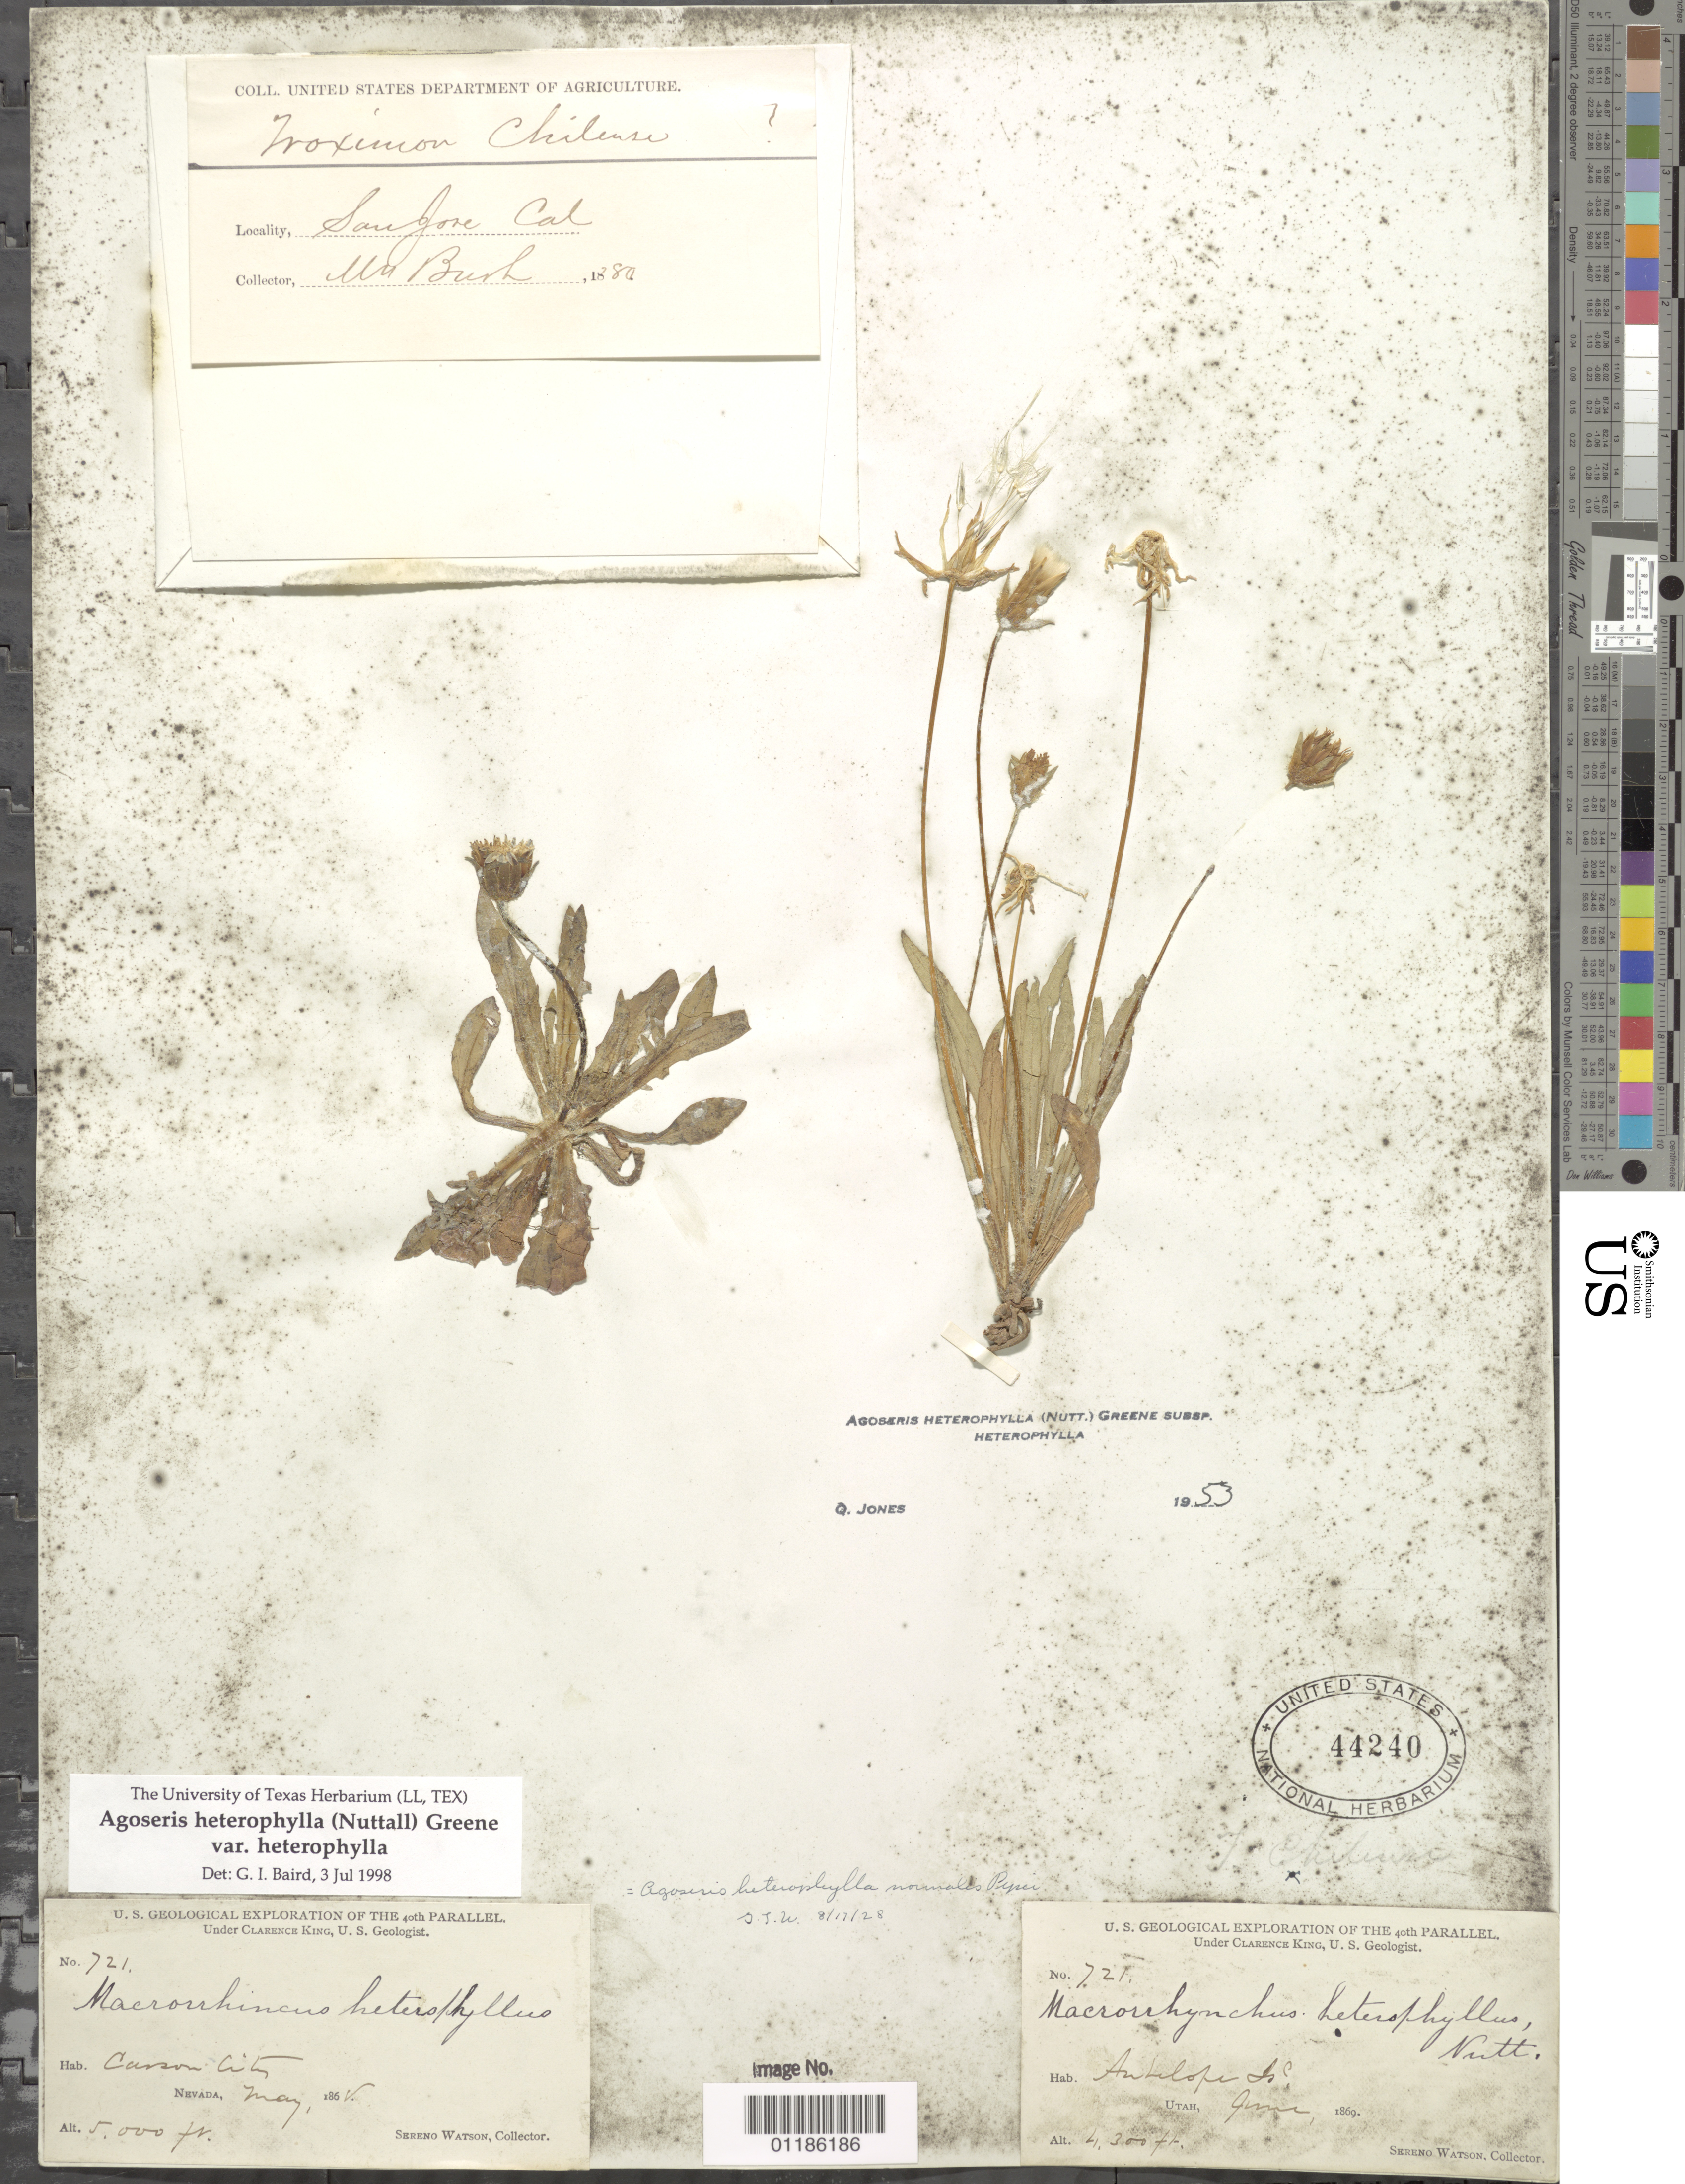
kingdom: Plantae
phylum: Tracheophyta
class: Magnoliopsida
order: Asterales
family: Asteraceae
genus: Agoseris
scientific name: Agoseris heterophylla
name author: (Nutt.) Greene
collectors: S. Watson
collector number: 721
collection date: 1869-06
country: United States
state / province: Utah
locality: Antelope Is., N. Utah.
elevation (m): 1311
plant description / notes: There is a second label for Agoseris heterophylla var. heterophylla (col.# 721) collected by S. Watson on May 1868 in Nevada, Carson City, alt. 5000. (US. Geological Explorationof the40 th parallel, under C. King)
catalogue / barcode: US 44240